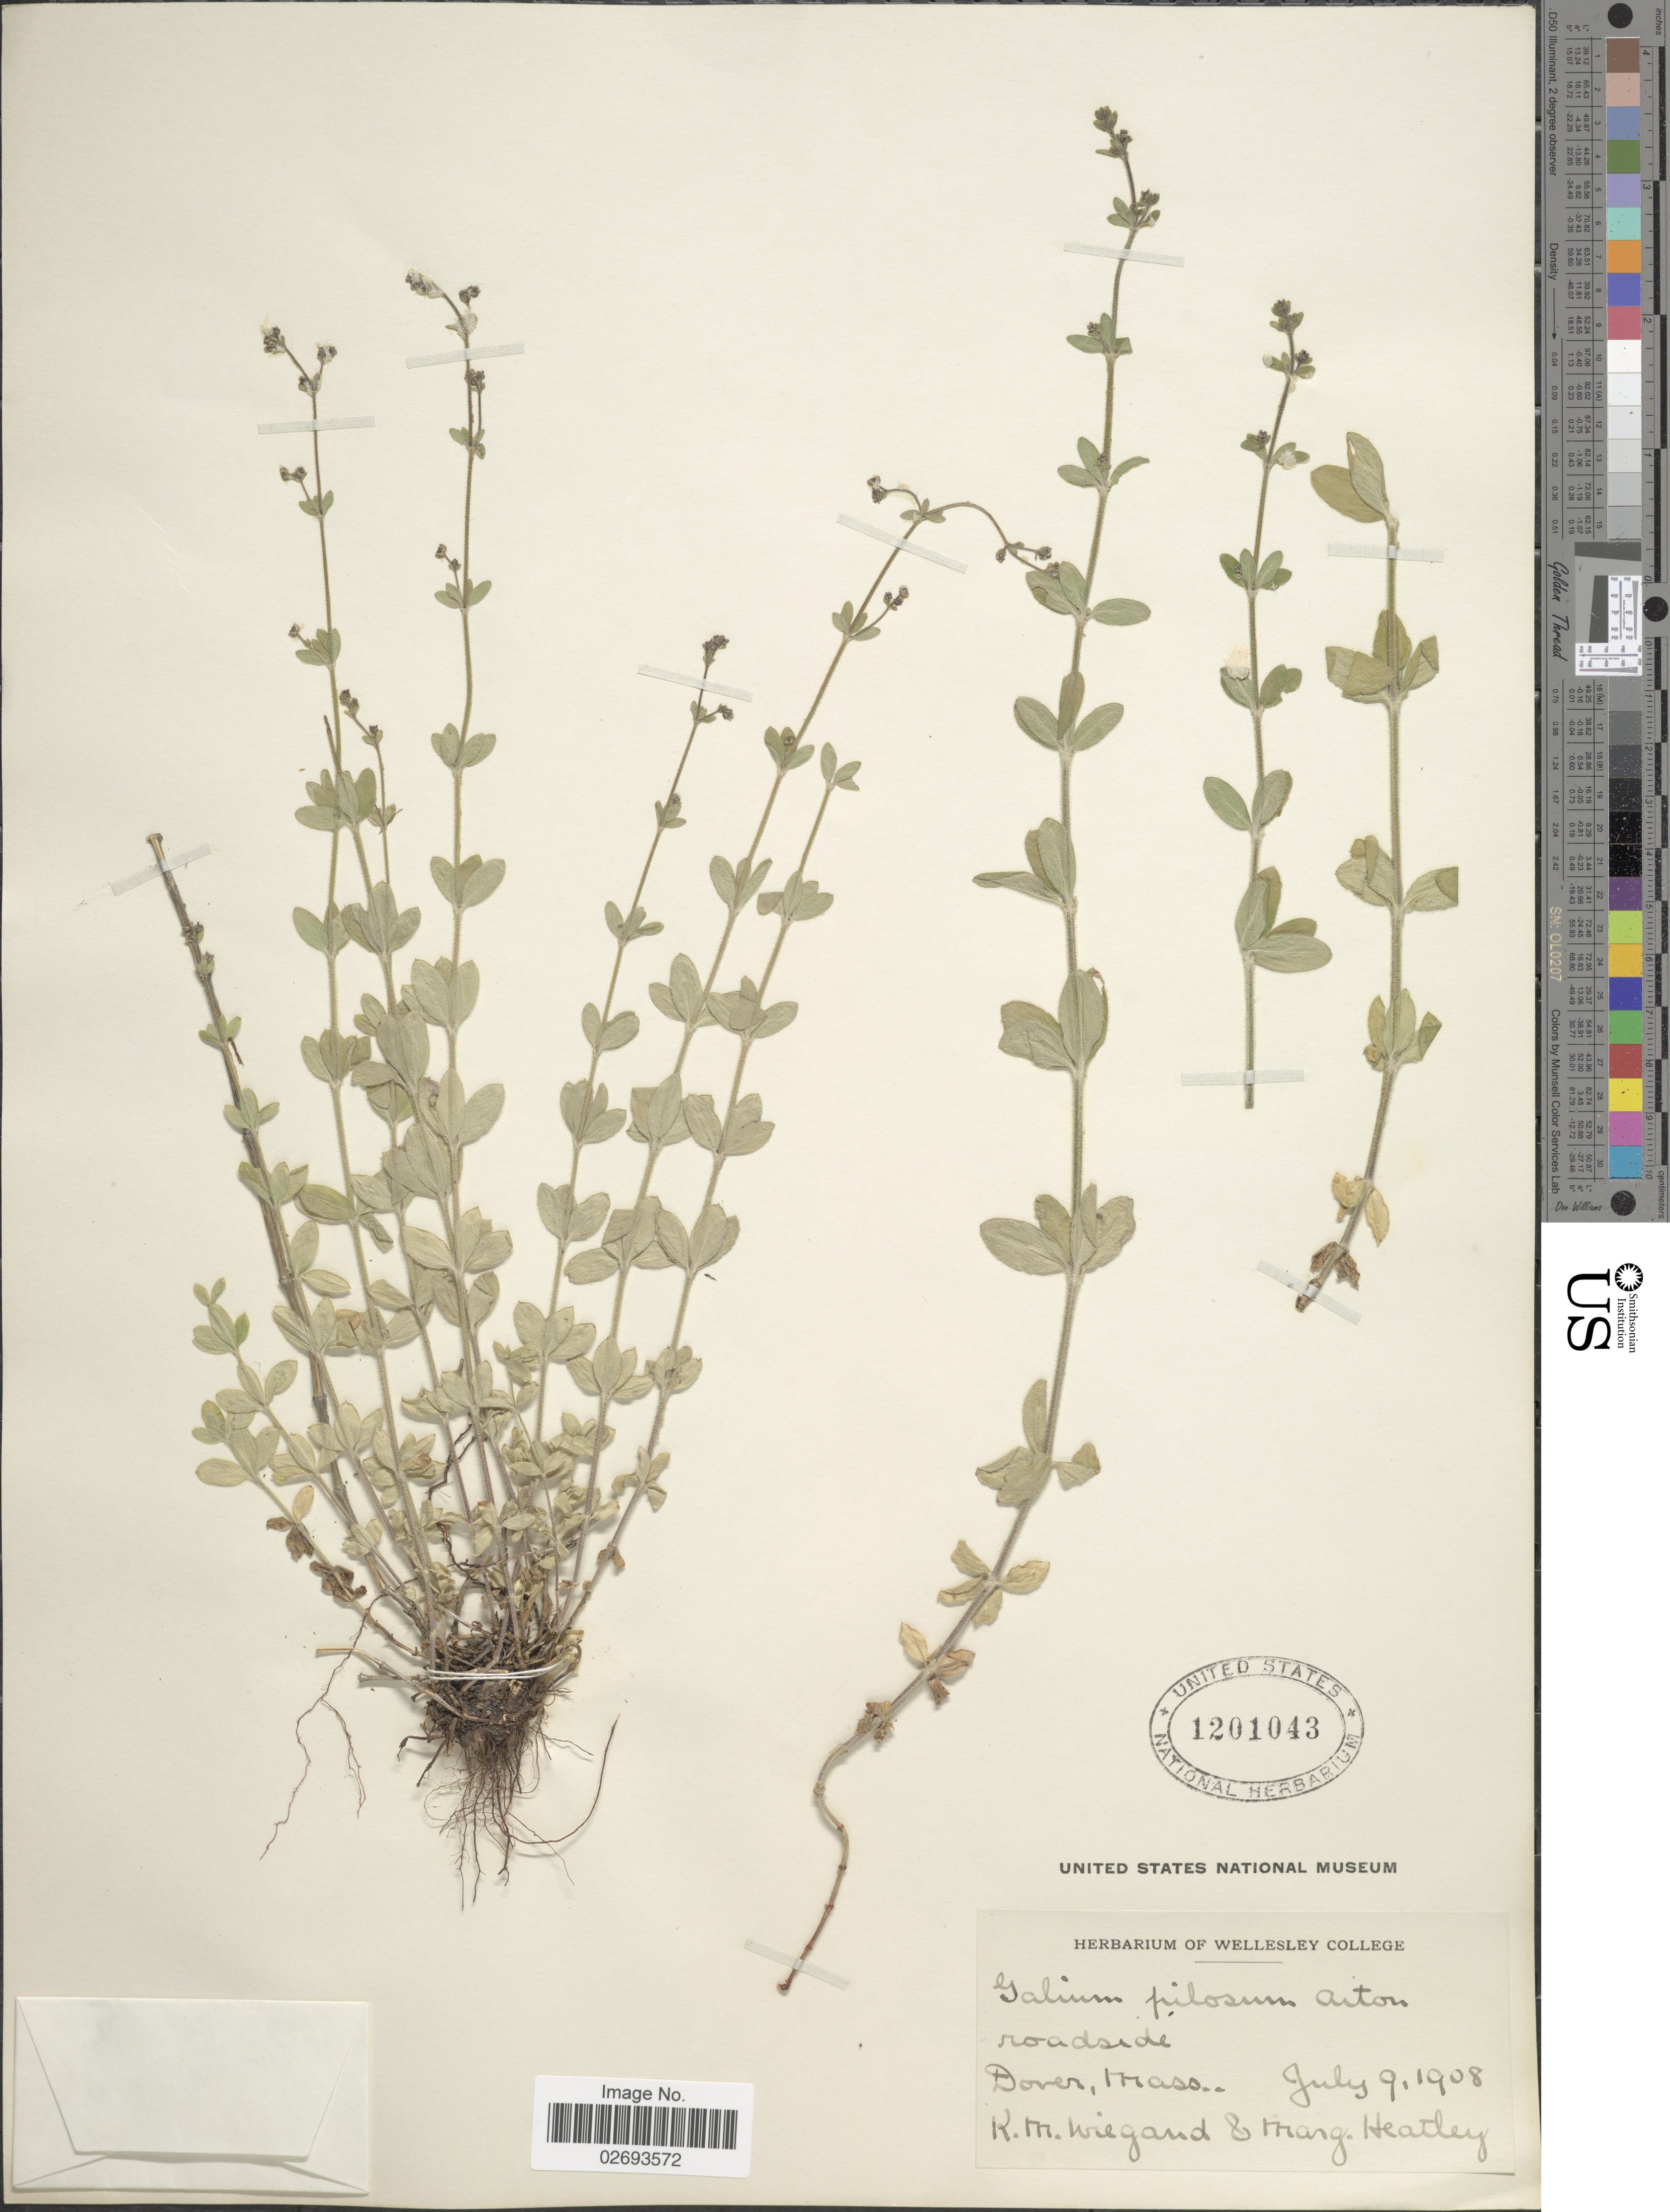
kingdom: Plantae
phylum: Tracheophyta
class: Magnoliopsida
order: Gentianales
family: Rubiaceae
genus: Galium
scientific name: Galium pilosum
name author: Aiton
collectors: K. M. Wiegand & M. Heatley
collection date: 1908-07-09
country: United States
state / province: Massachusetts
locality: Dover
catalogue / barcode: US 1201043